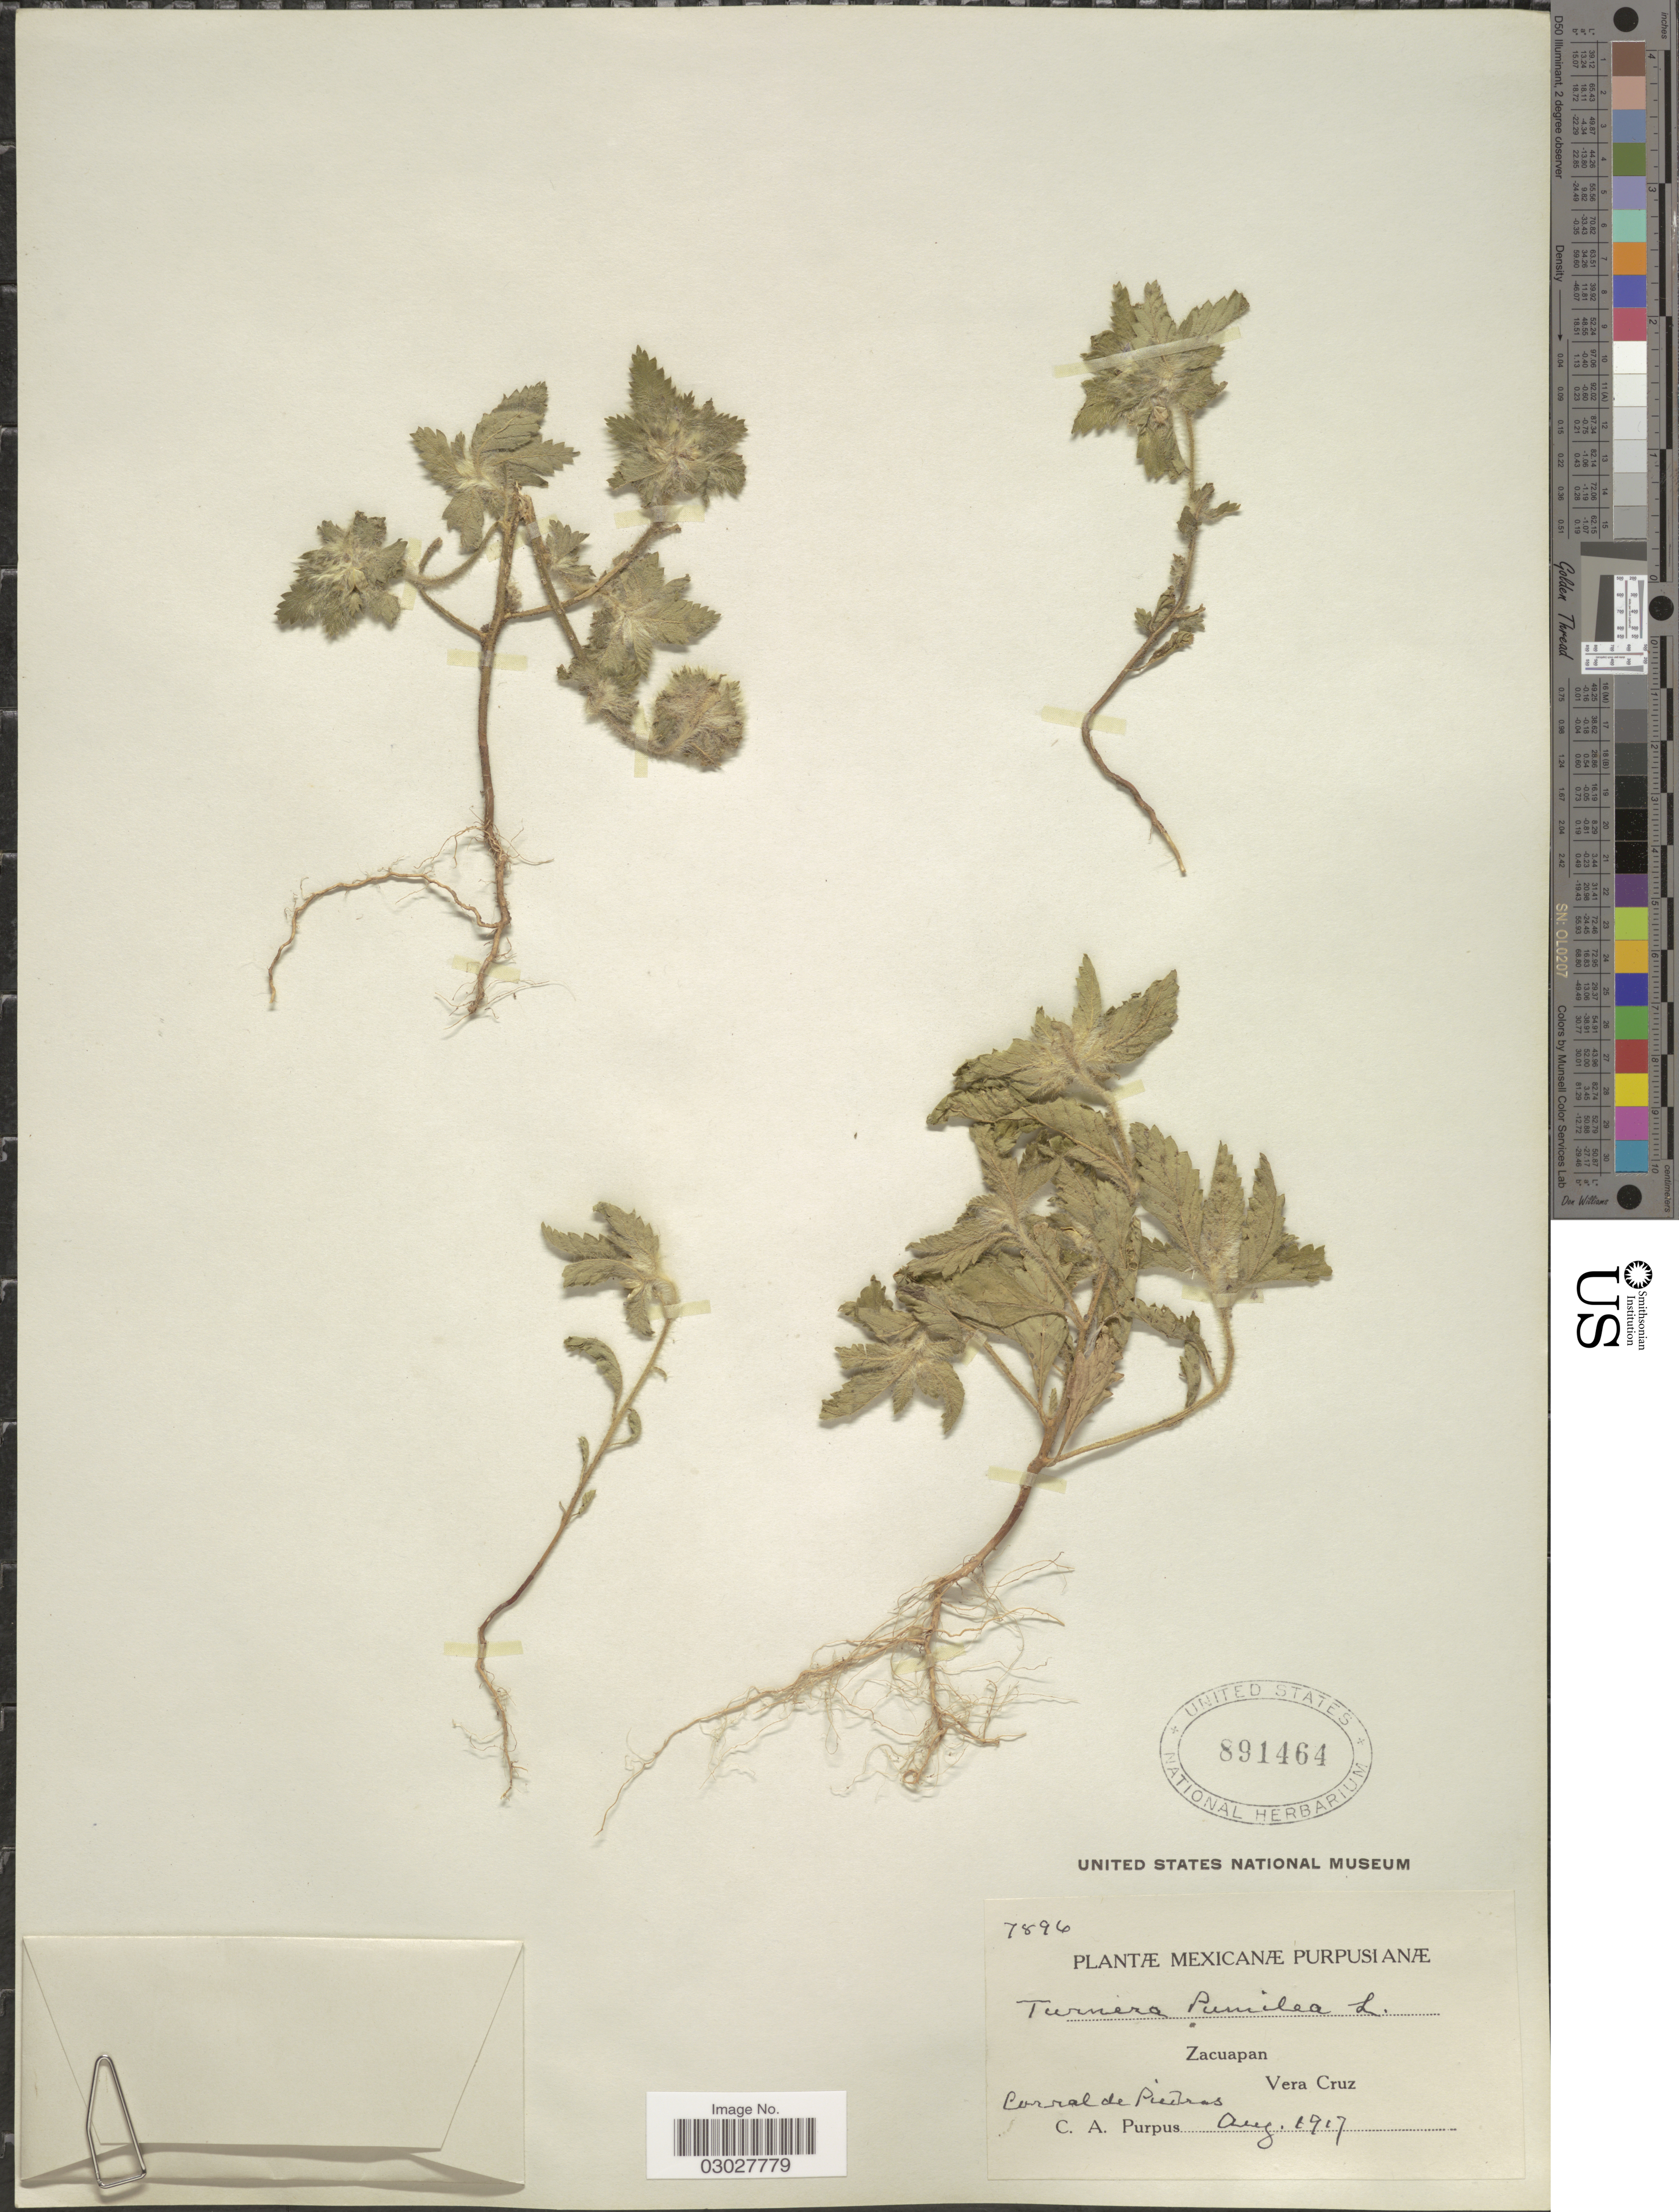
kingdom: Plantae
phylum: Tracheophyta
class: Magnoliopsida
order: Malpighiales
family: Turneraceae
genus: Turnera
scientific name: Turnera pumilea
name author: L.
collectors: C. A. Purpus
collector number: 7896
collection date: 1917-08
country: Mexico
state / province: Veracruz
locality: Zacuapan Vera Cruz. Corral de Piedras.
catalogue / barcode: US 891464